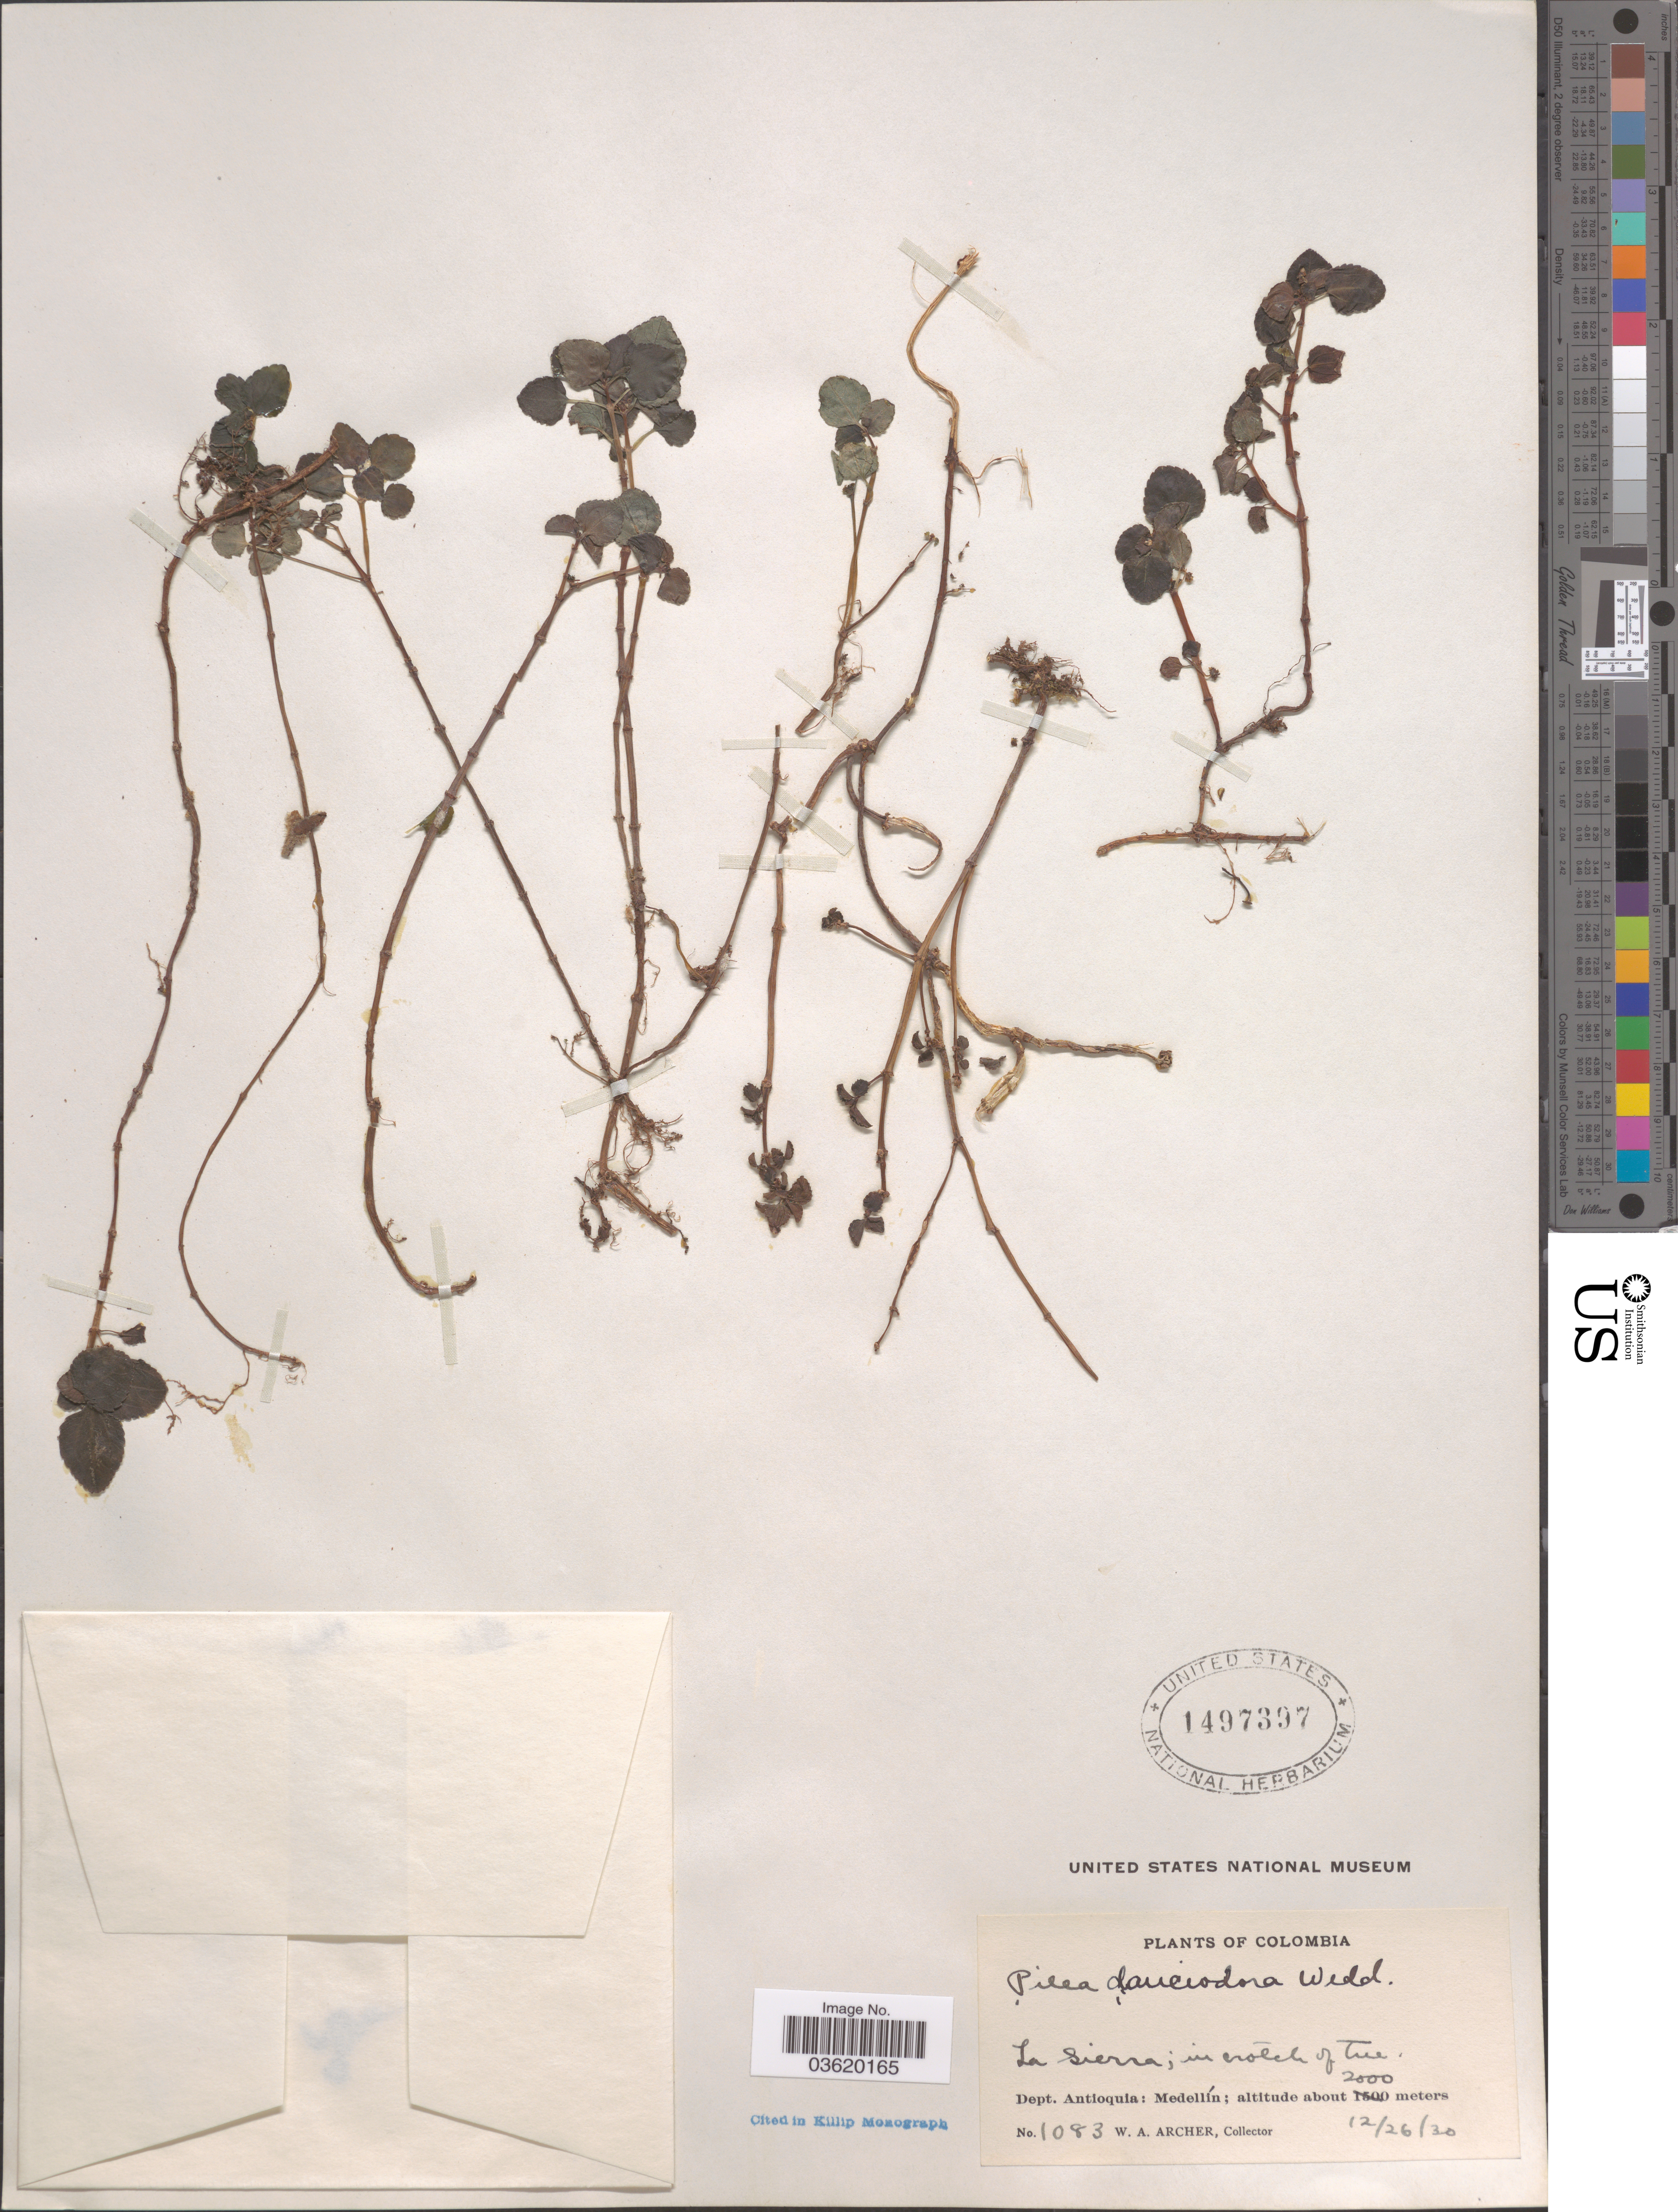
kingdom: Plantae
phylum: Tracheophyta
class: Magnoliopsida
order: Rosales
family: Urticaceae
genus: Pilea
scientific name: Pilea dauciodora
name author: Pav. ex Wedd.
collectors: W. Archer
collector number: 1083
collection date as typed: Transcribed d/m/y: 26/12/30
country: Colombia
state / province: Antioquia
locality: La Sierra. Dept. Antioquia: Medellín.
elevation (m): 2000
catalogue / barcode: US 1497397